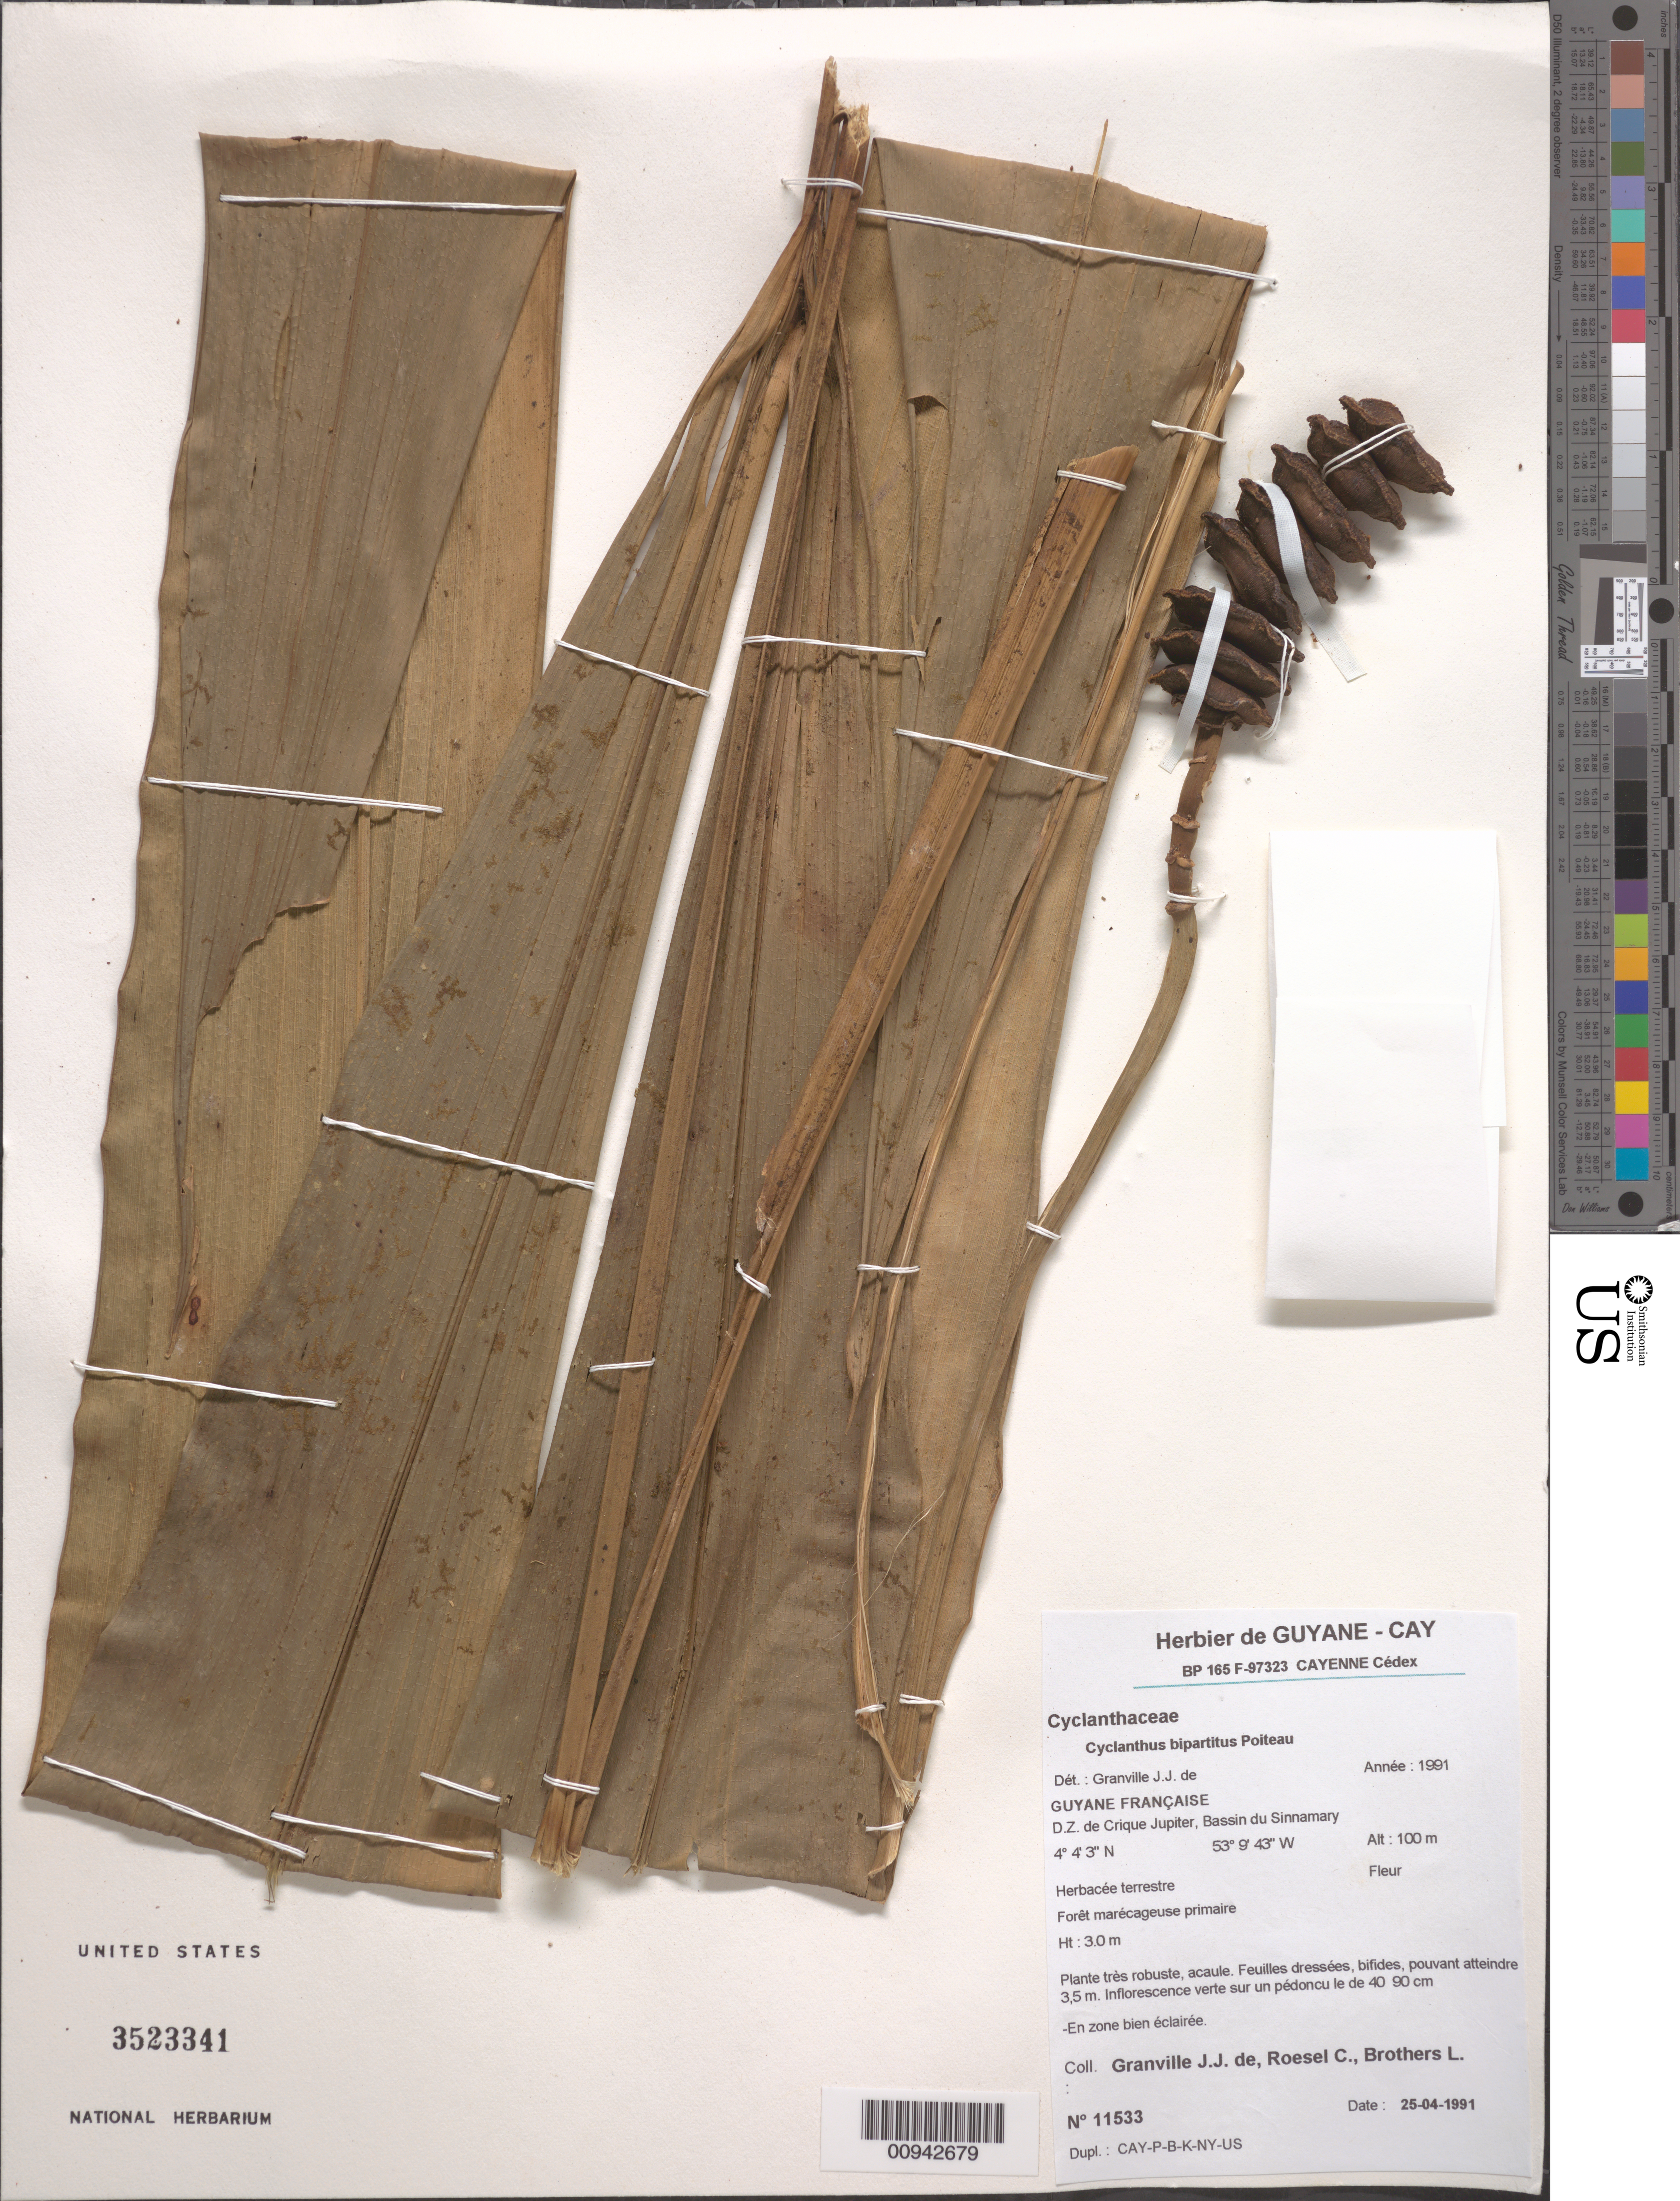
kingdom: Plantae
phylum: Tracheophyta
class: Liliopsida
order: Pandanales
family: Cyclanthaceae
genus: Cyclanthus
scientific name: Cyclanthus bipartitus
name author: Poit. ex A. Rich.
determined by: Granville, J. J. de, (CAY), Institut de Recherche pour le Developpement (IRD) (FRENCH GUIANA)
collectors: J.-J. de Granville, C. S. Roesel & L. Brothers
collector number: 11533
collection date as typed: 25-Apr-91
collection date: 1991-04-25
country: French Guiana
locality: D.Z. de Crique Jupiter, Bassin du Sinnamary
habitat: Foret marecageuse primaire. En zone bien eclairee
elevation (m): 100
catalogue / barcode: US 3523341